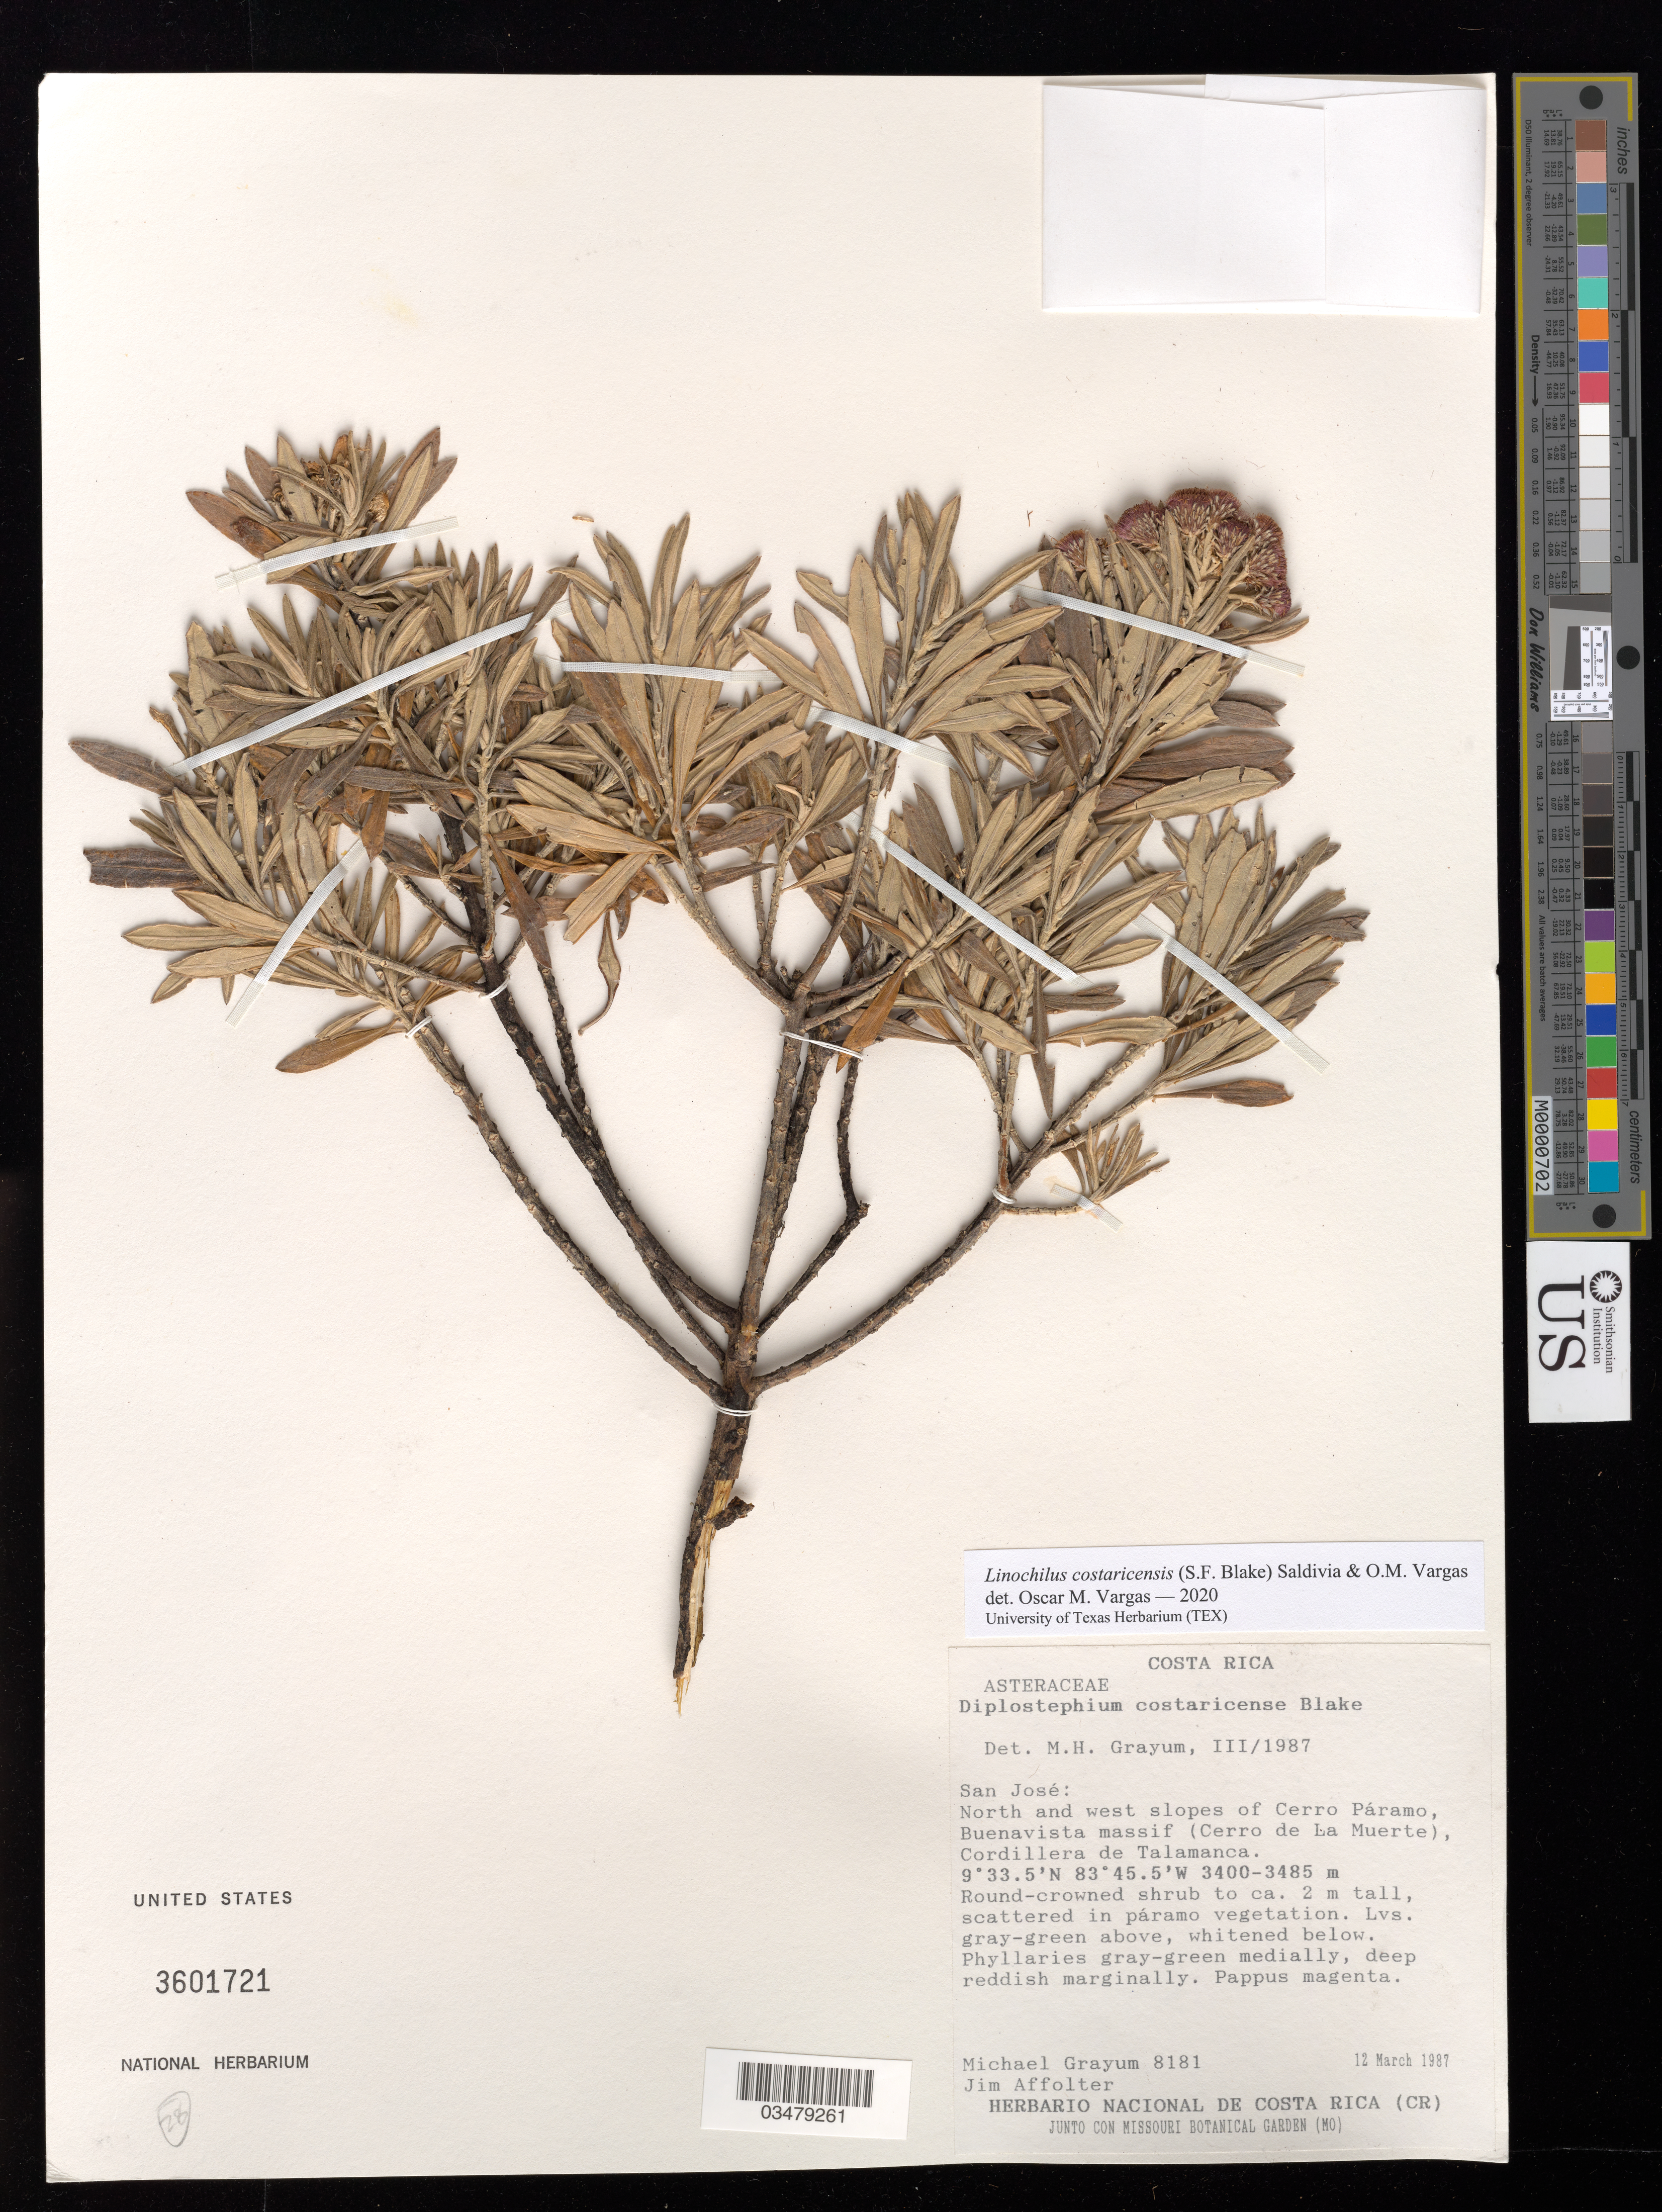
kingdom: Plantae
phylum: Tracheophyta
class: Magnoliopsida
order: Asterales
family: Asteraceae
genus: Linochilus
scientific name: Linochilus costaricensis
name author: (S.F. Blake) Saldivia & O.M. Vargas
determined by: Vargas, Oscar M.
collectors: M. H. Grayum & J. M. Affolter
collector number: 8181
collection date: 1987-03-12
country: Costa Rica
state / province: San José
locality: North and West slopes of Cerro Paramo, Buenavista massif (Cerro de La Muerte), Cordillera de Talamanca.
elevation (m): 3400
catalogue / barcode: US 3601721